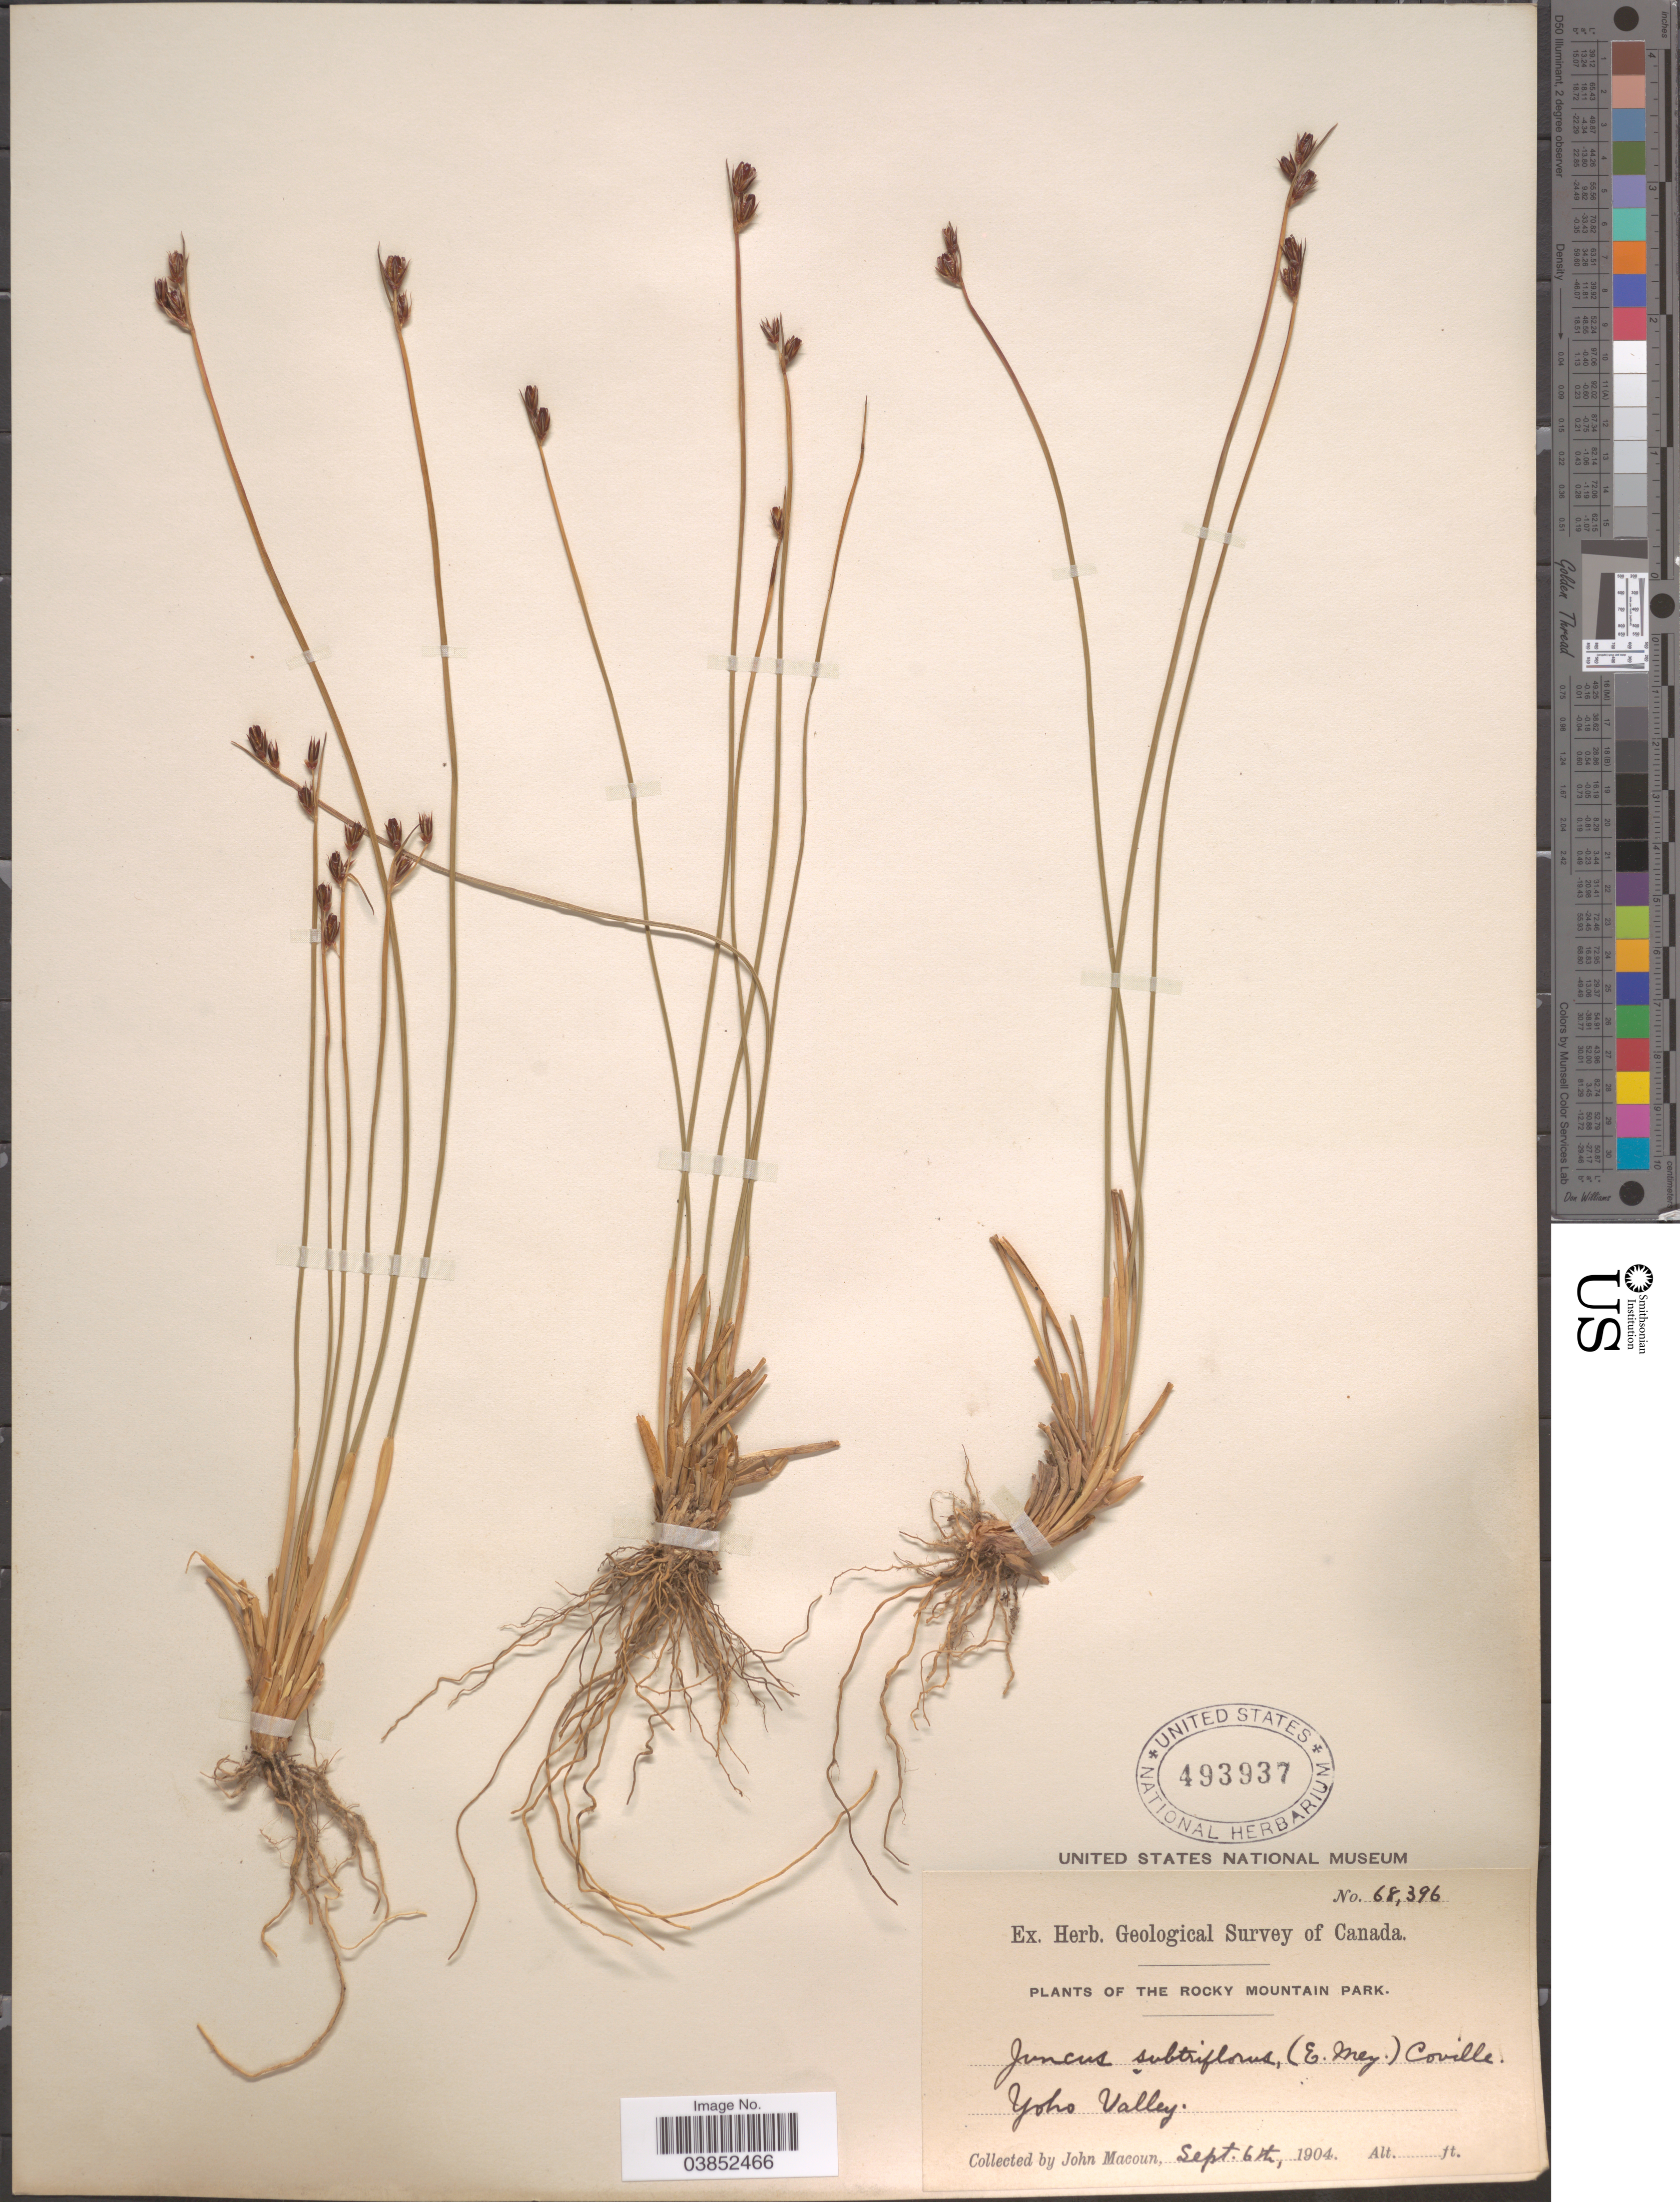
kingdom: Plantae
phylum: Tracheophyta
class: Liliopsida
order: Poales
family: Juncaceae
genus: Juncus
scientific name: Juncus drummondii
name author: E. Mey.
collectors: J. Macoun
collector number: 68396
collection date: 1904-09-06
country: Canada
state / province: British Columbia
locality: The Rocky Mountain Park. Yoho Valley.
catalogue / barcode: US 493937